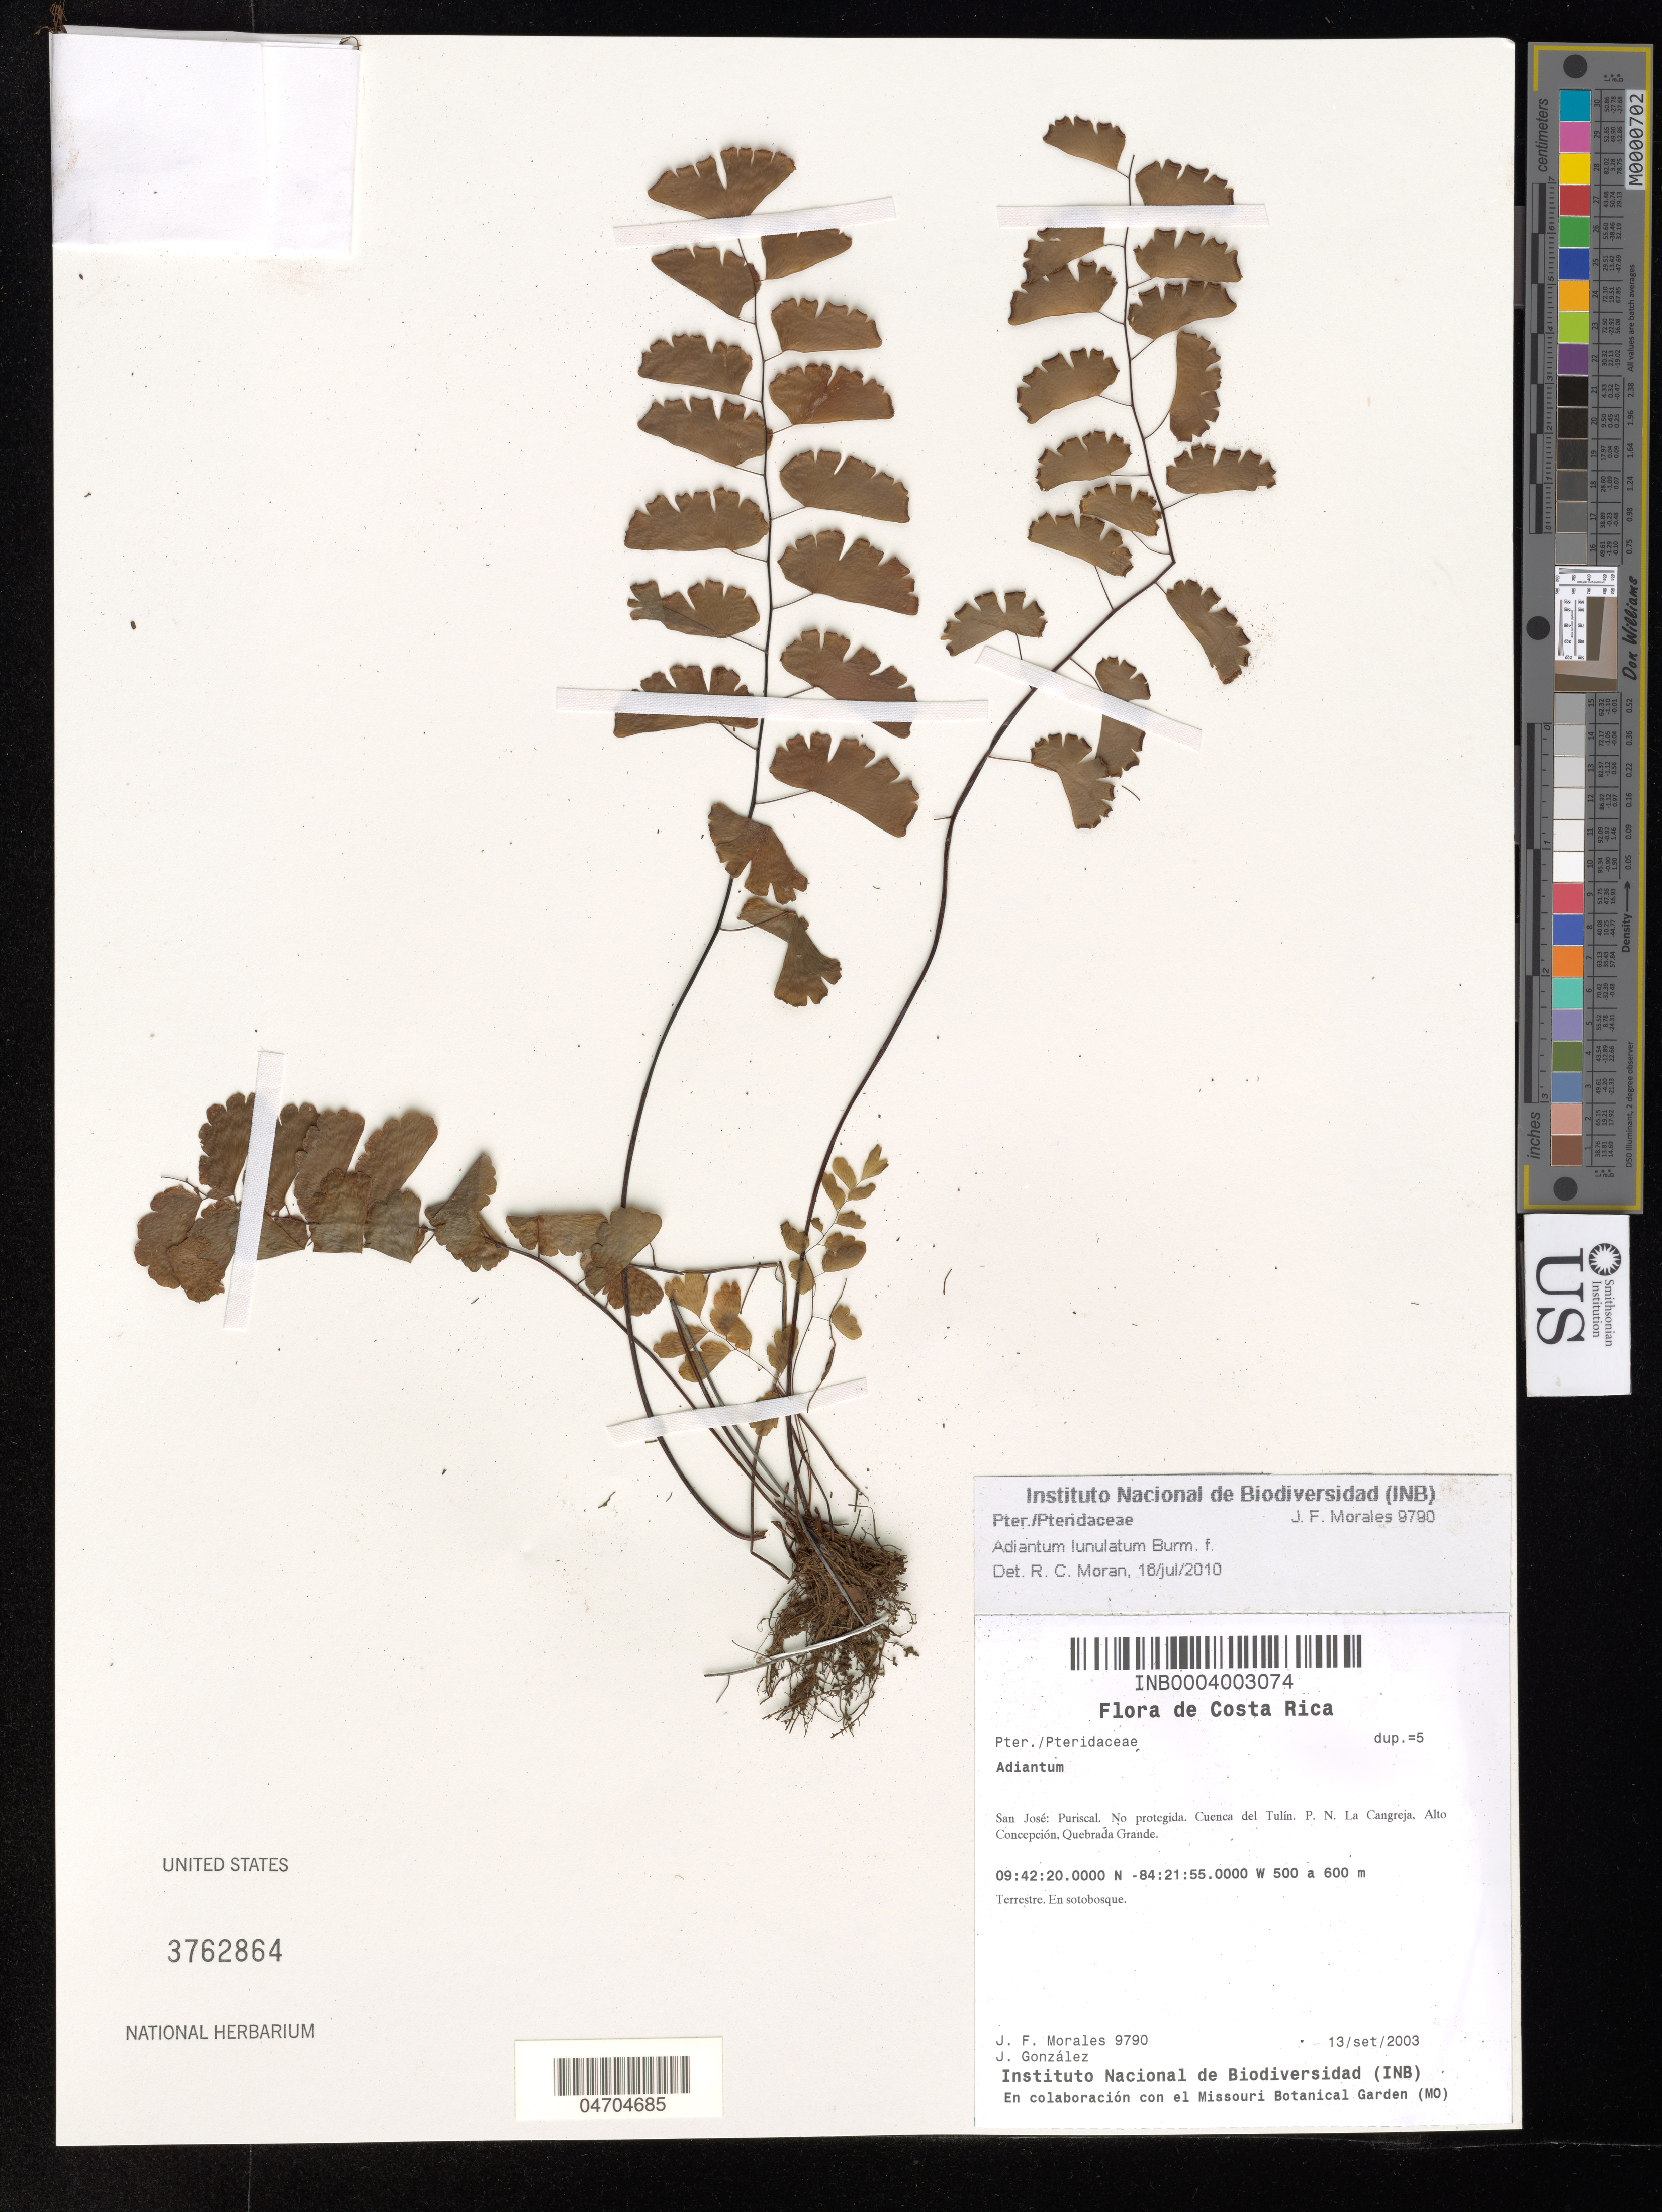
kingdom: Plantae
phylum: Tracheophyta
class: Polypodiopsida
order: Polypodiales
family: Pteridaceae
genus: Adiantum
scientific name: Adiantum philippense subsp. philippense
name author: L.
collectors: J. F. Morales & J. González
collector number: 9790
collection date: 2003-09-13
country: Costa Rica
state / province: San José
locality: Puriscal. No protegida. Cuenca del Tulín. P. N. La Cangreja, Alto Concepción. Quebrada Grande.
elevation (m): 500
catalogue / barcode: US 3762864